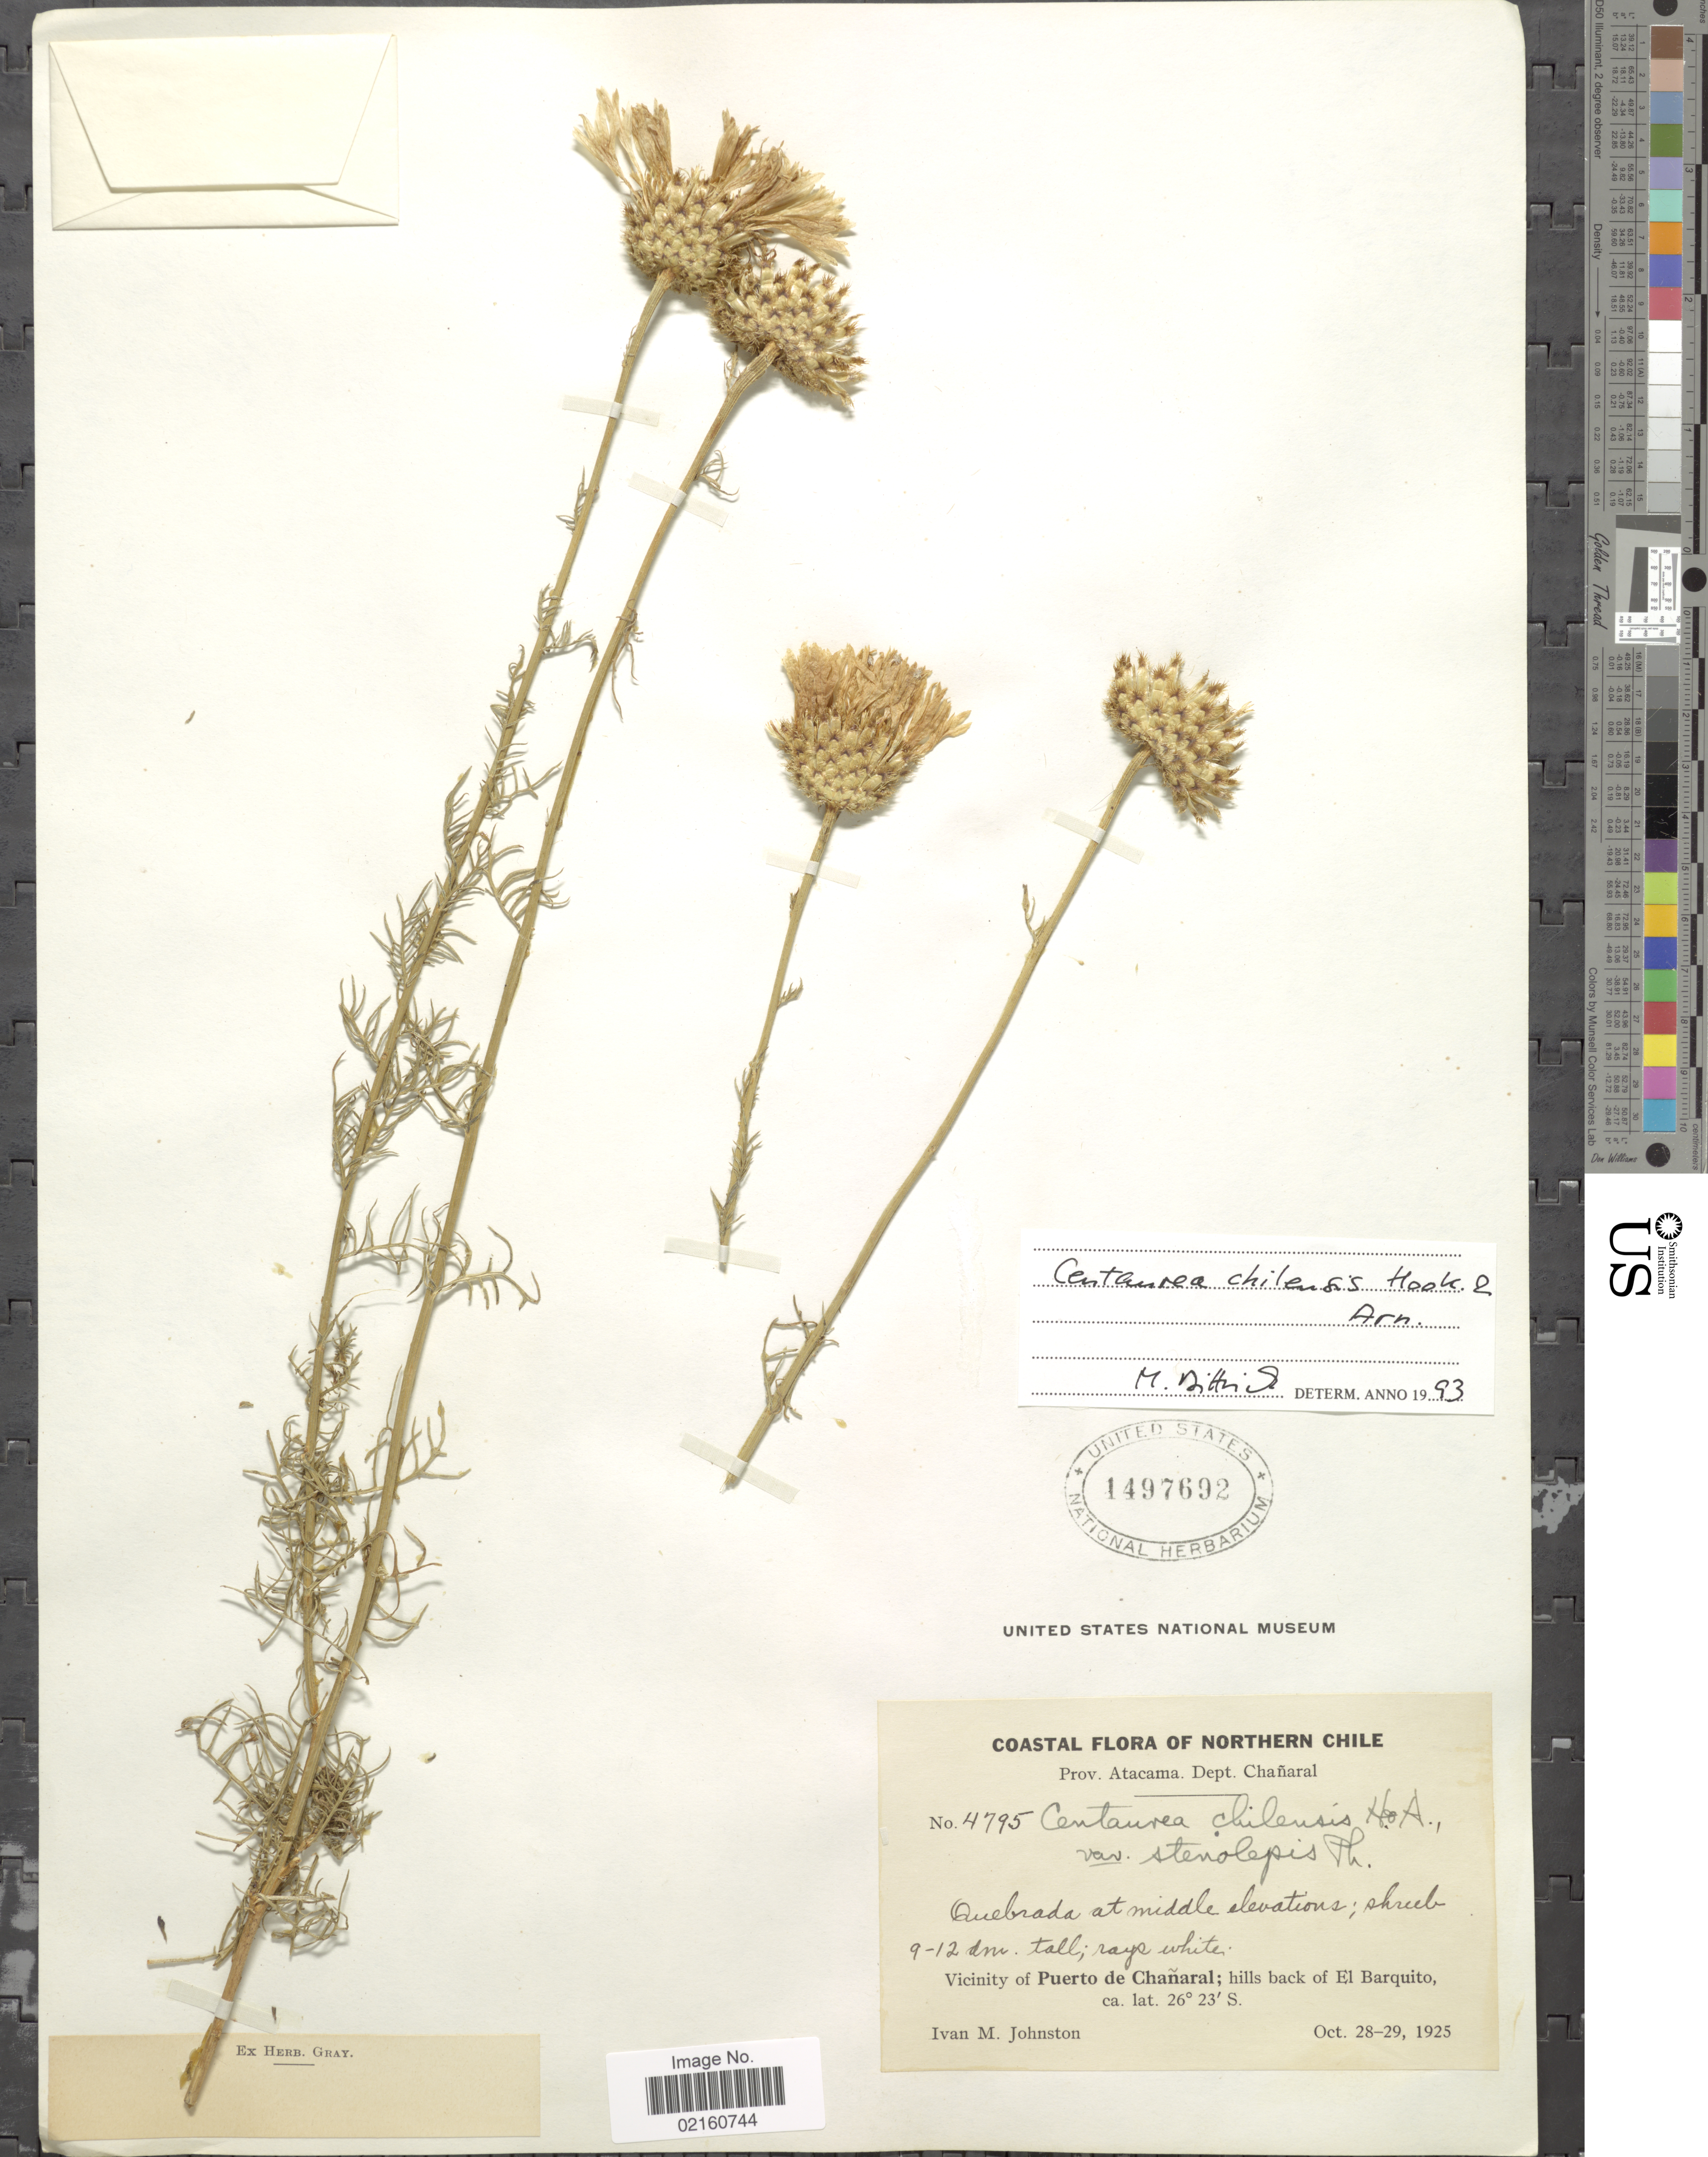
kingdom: Plantae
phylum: Tracheophyta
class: Magnoliopsida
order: Asterales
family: Asteraceae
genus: Centaurea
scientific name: Centaurea chilensis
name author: Bertero ex Hook. & Arn.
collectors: I.M. Johnston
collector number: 4795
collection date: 1925-10-28/1925-10-29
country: Chile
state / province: Atacama (III)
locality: Northern Chile, Dept. Chanaral, Vicinity of Puerto de Chanaral, hills back of El Barquito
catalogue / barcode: US 1497692